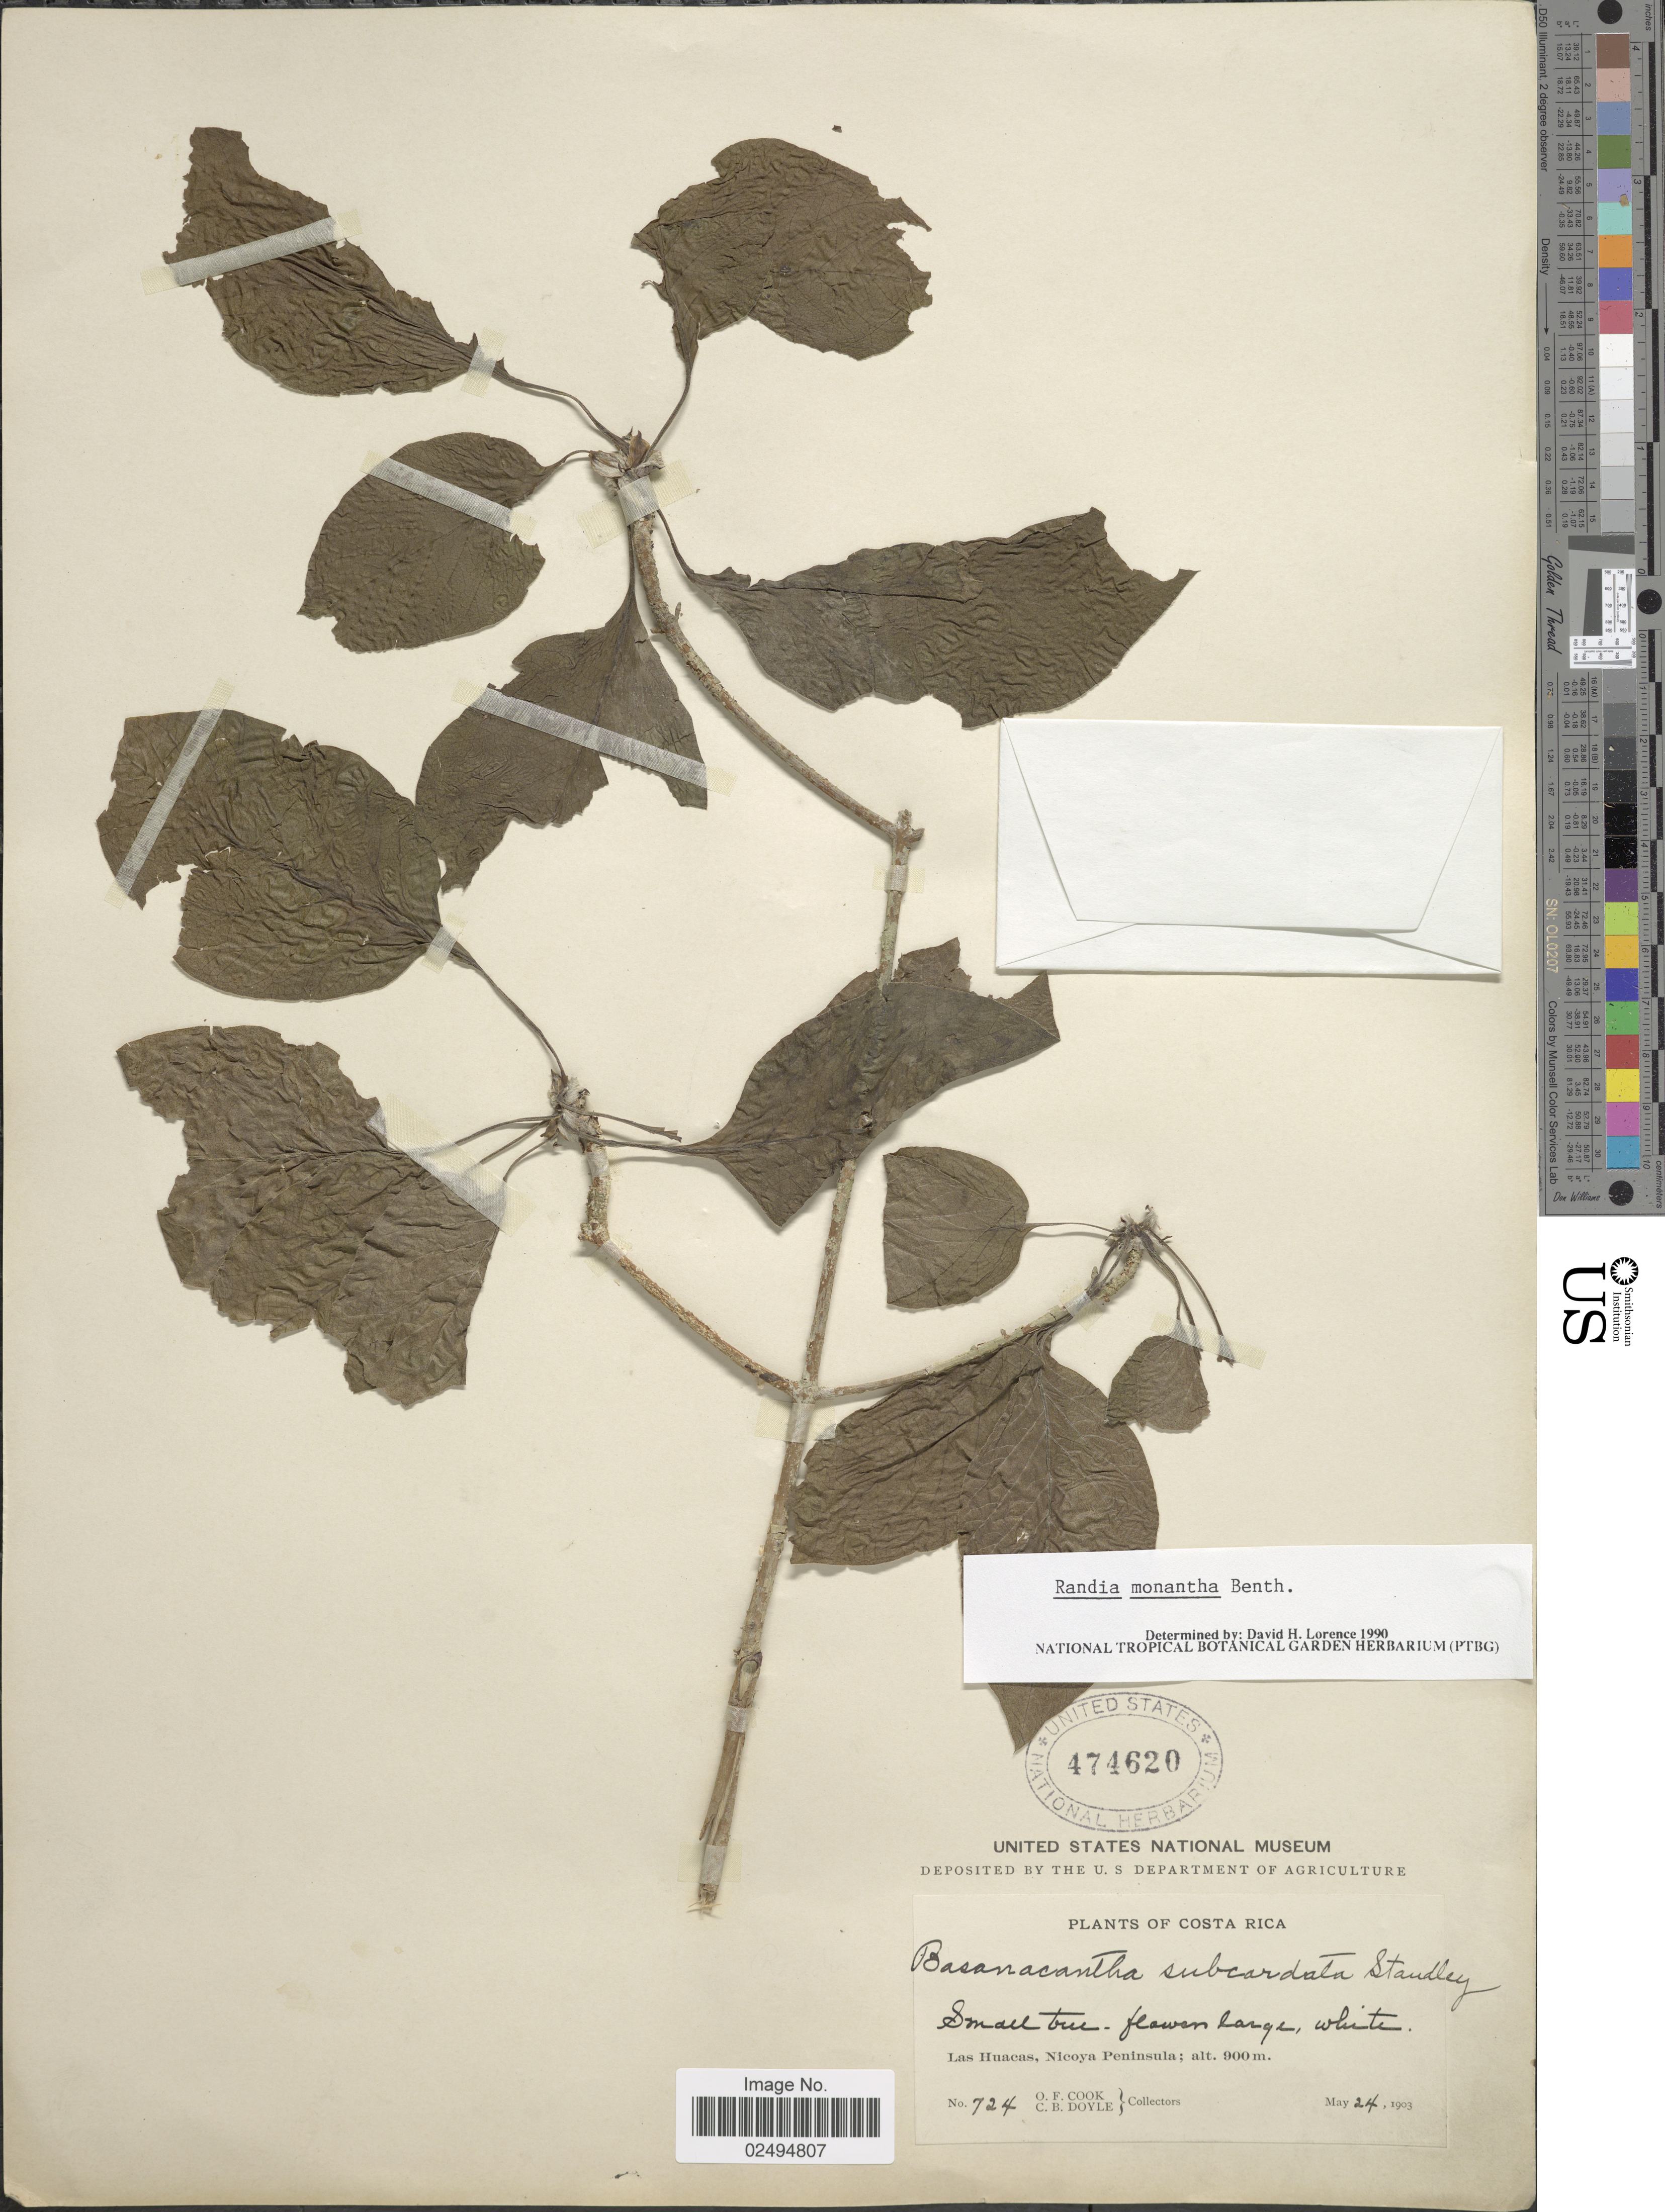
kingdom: Plantae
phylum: Tracheophyta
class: Magnoliopsida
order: Gentianales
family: Rubiaceae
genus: Randia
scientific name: Randia monantha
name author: Benth.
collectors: O. F. Cook & C. Doyle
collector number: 724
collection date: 1903-05-24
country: Costa Rica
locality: Las Huacas, Nicoya Peninsula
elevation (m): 900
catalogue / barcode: US 474620